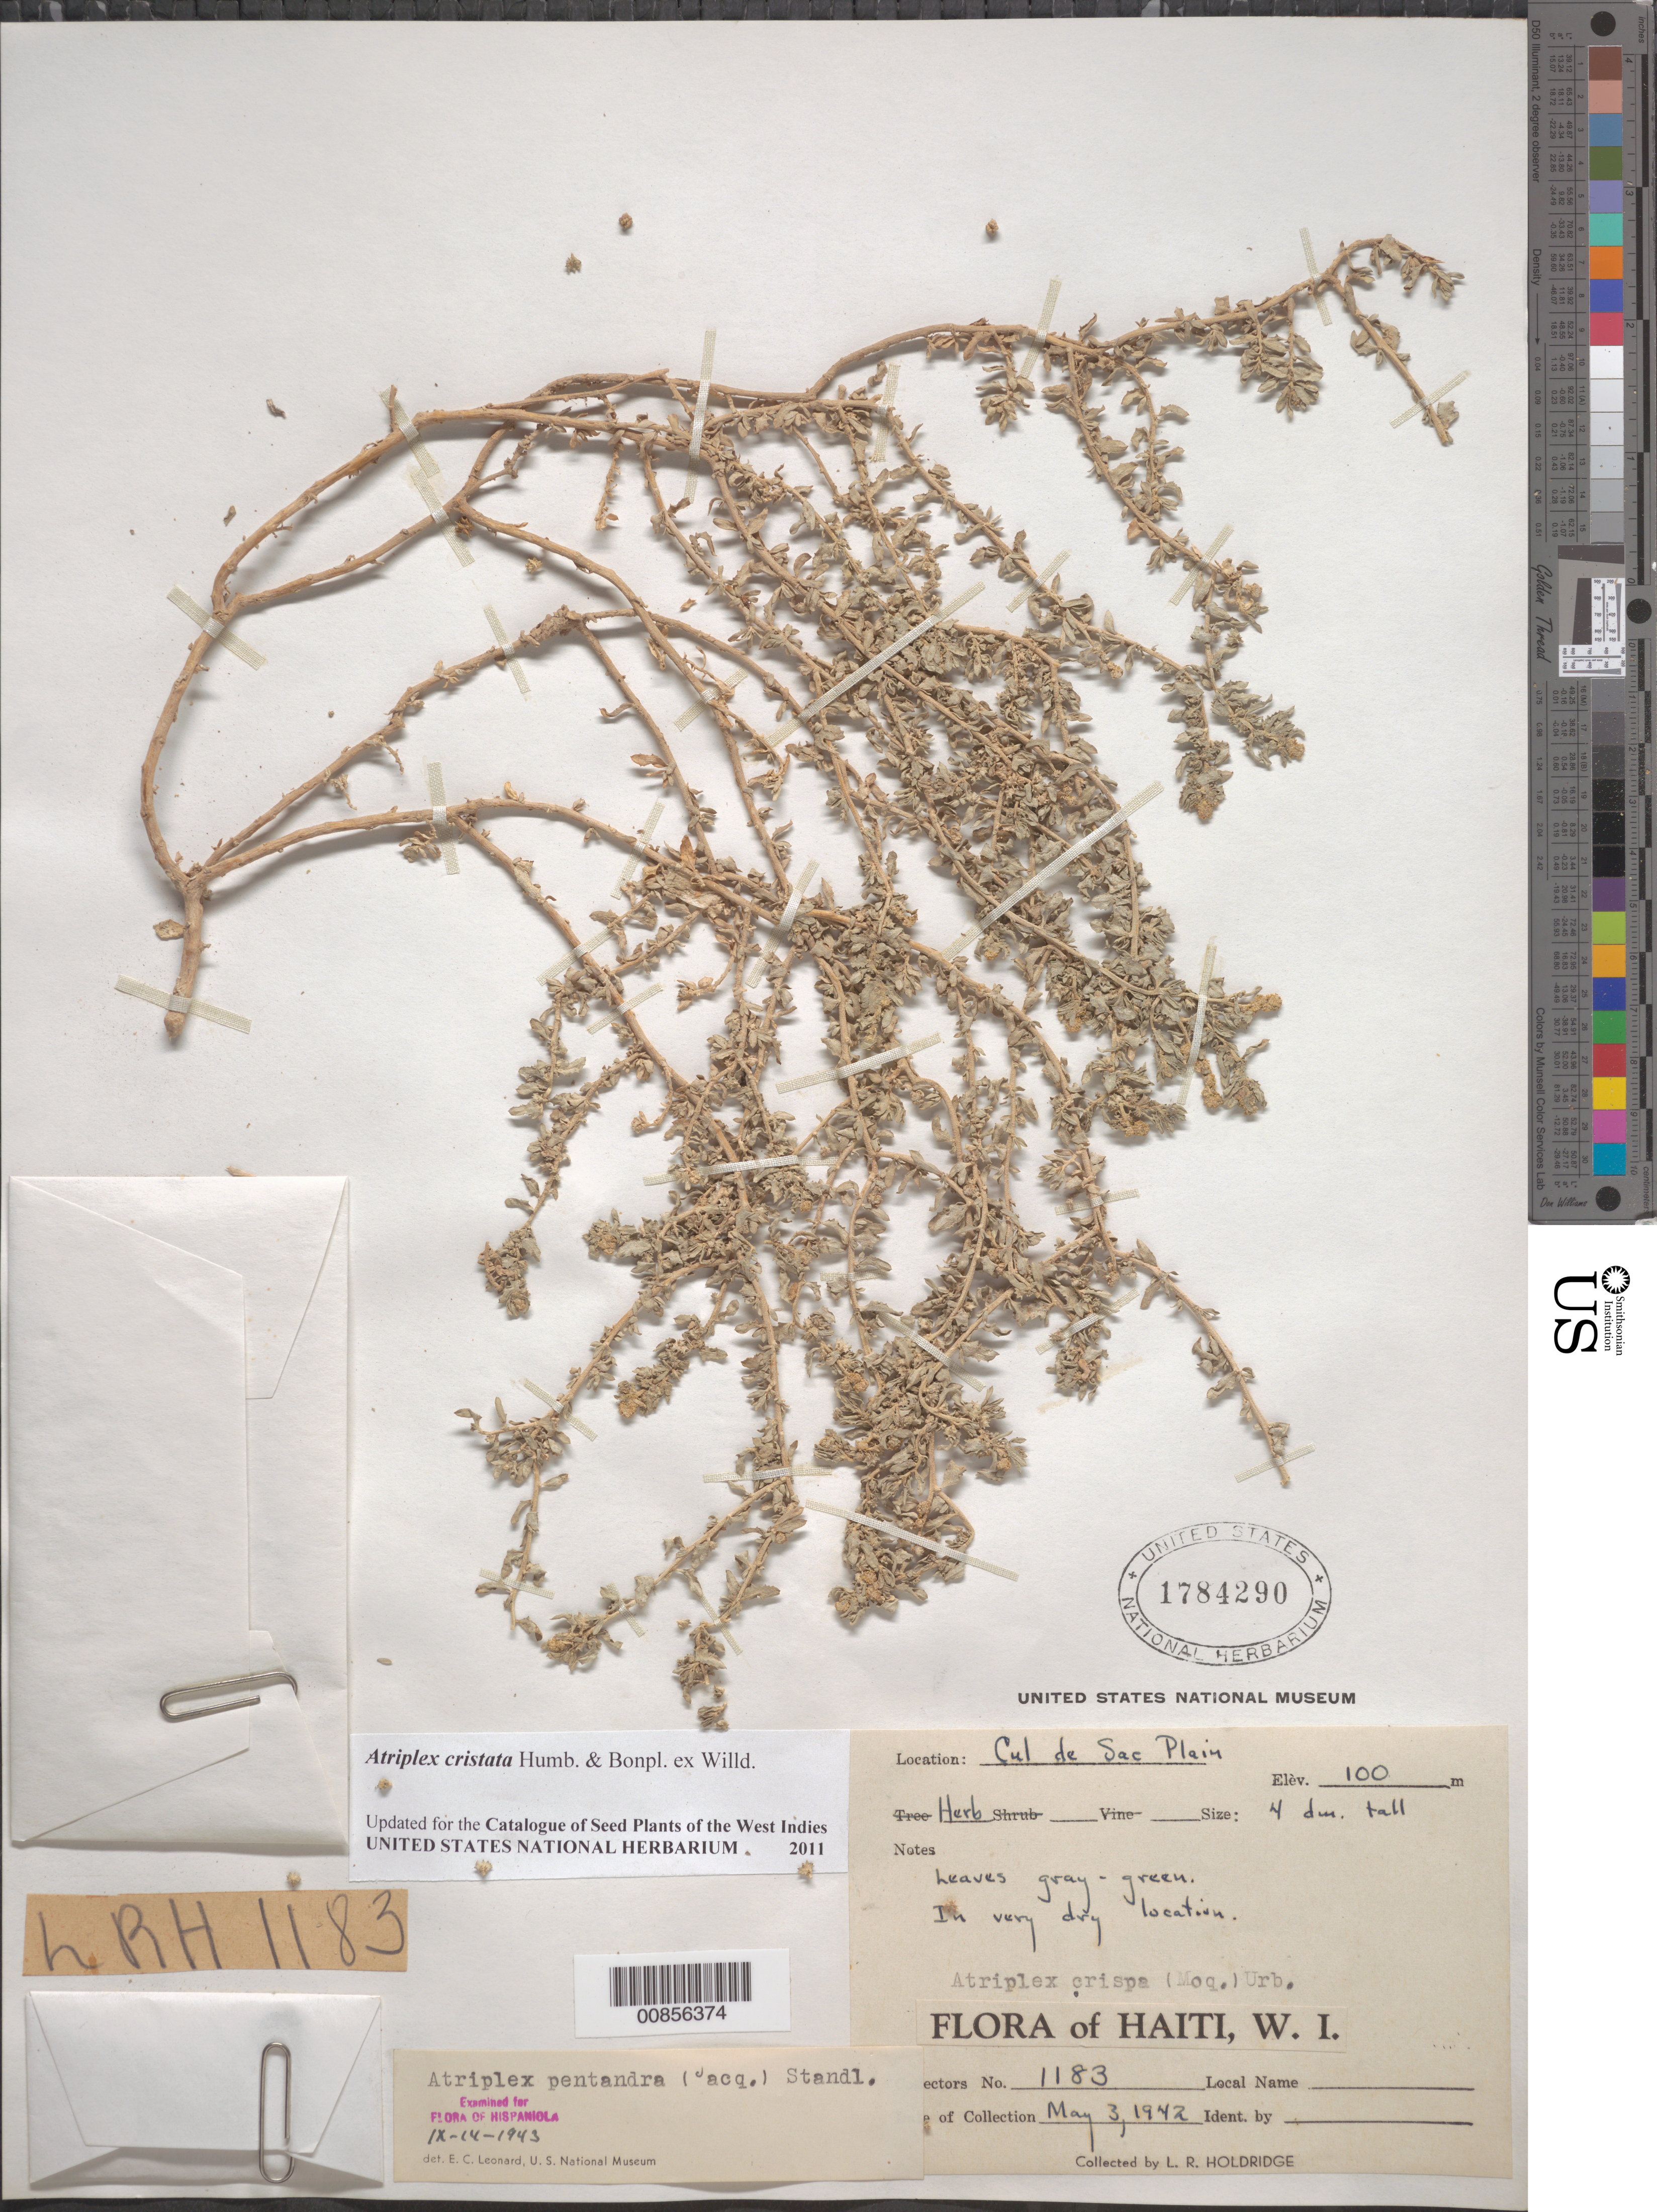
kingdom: Plantae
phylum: Tracheophyta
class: Magnoliopsida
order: Caryophyllales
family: Amaranthaceae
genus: Atriplex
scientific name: Atriplex pentandra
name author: (Jacq.) Standl.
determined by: Leonard, Emery C., (US)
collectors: L. Holdridge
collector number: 1183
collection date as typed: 03 May 1942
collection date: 1942-05-03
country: Haiti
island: Hispaniola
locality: Cul de Sac Plain.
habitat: In very dry location.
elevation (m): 100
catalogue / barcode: US 1784290